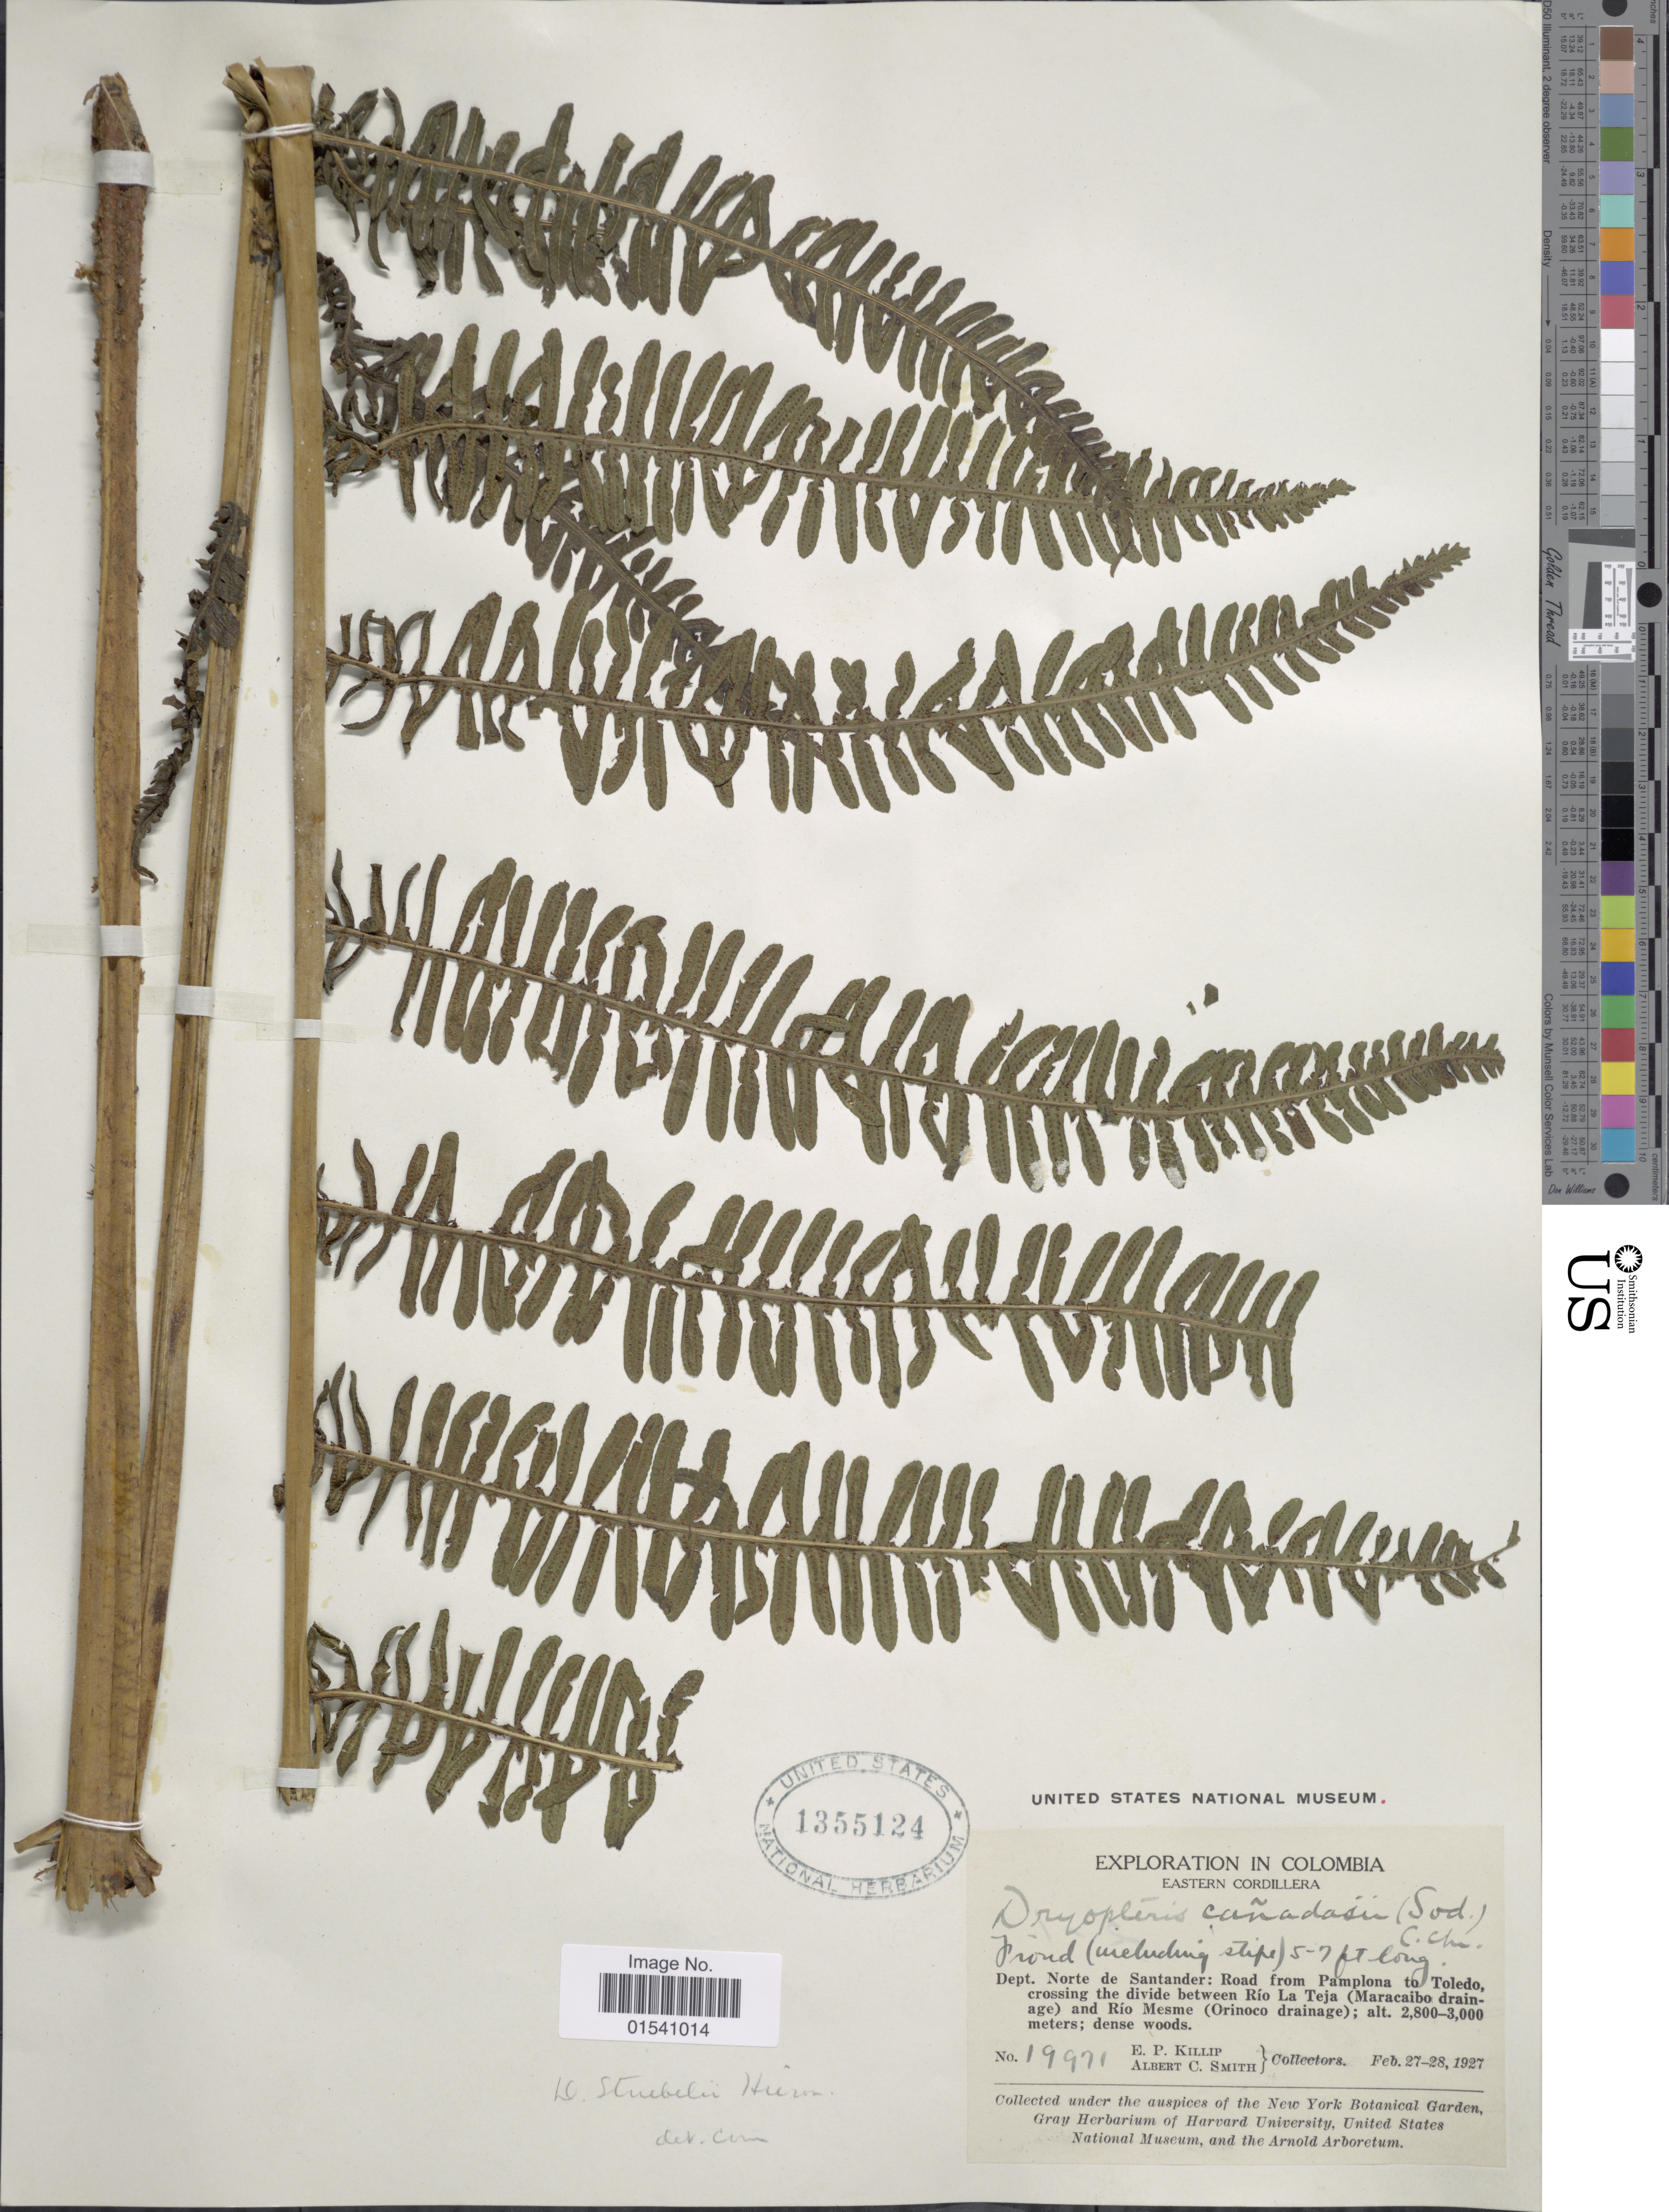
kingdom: Plantae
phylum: Tracheophyta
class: Polypodiopsida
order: Polypodiales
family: Thelypteridaceae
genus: Amauropelta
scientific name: Amauropelta stuebelii (Jenman) comb. nov., ined 2015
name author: (Jenman)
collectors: E. P. Killip & A. C. Smith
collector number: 19971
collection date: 1927-02-27/1927-02-28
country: Colombia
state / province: Norte de Santander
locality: Eastern Cordillera. Dept. Norte de Santander: Road from Pamplona to Toledo, crossing the divide between Río La Teja (Maracaibo drainage) and Río Mesme (Orinoco drainage)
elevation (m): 2800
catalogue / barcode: US 1355124